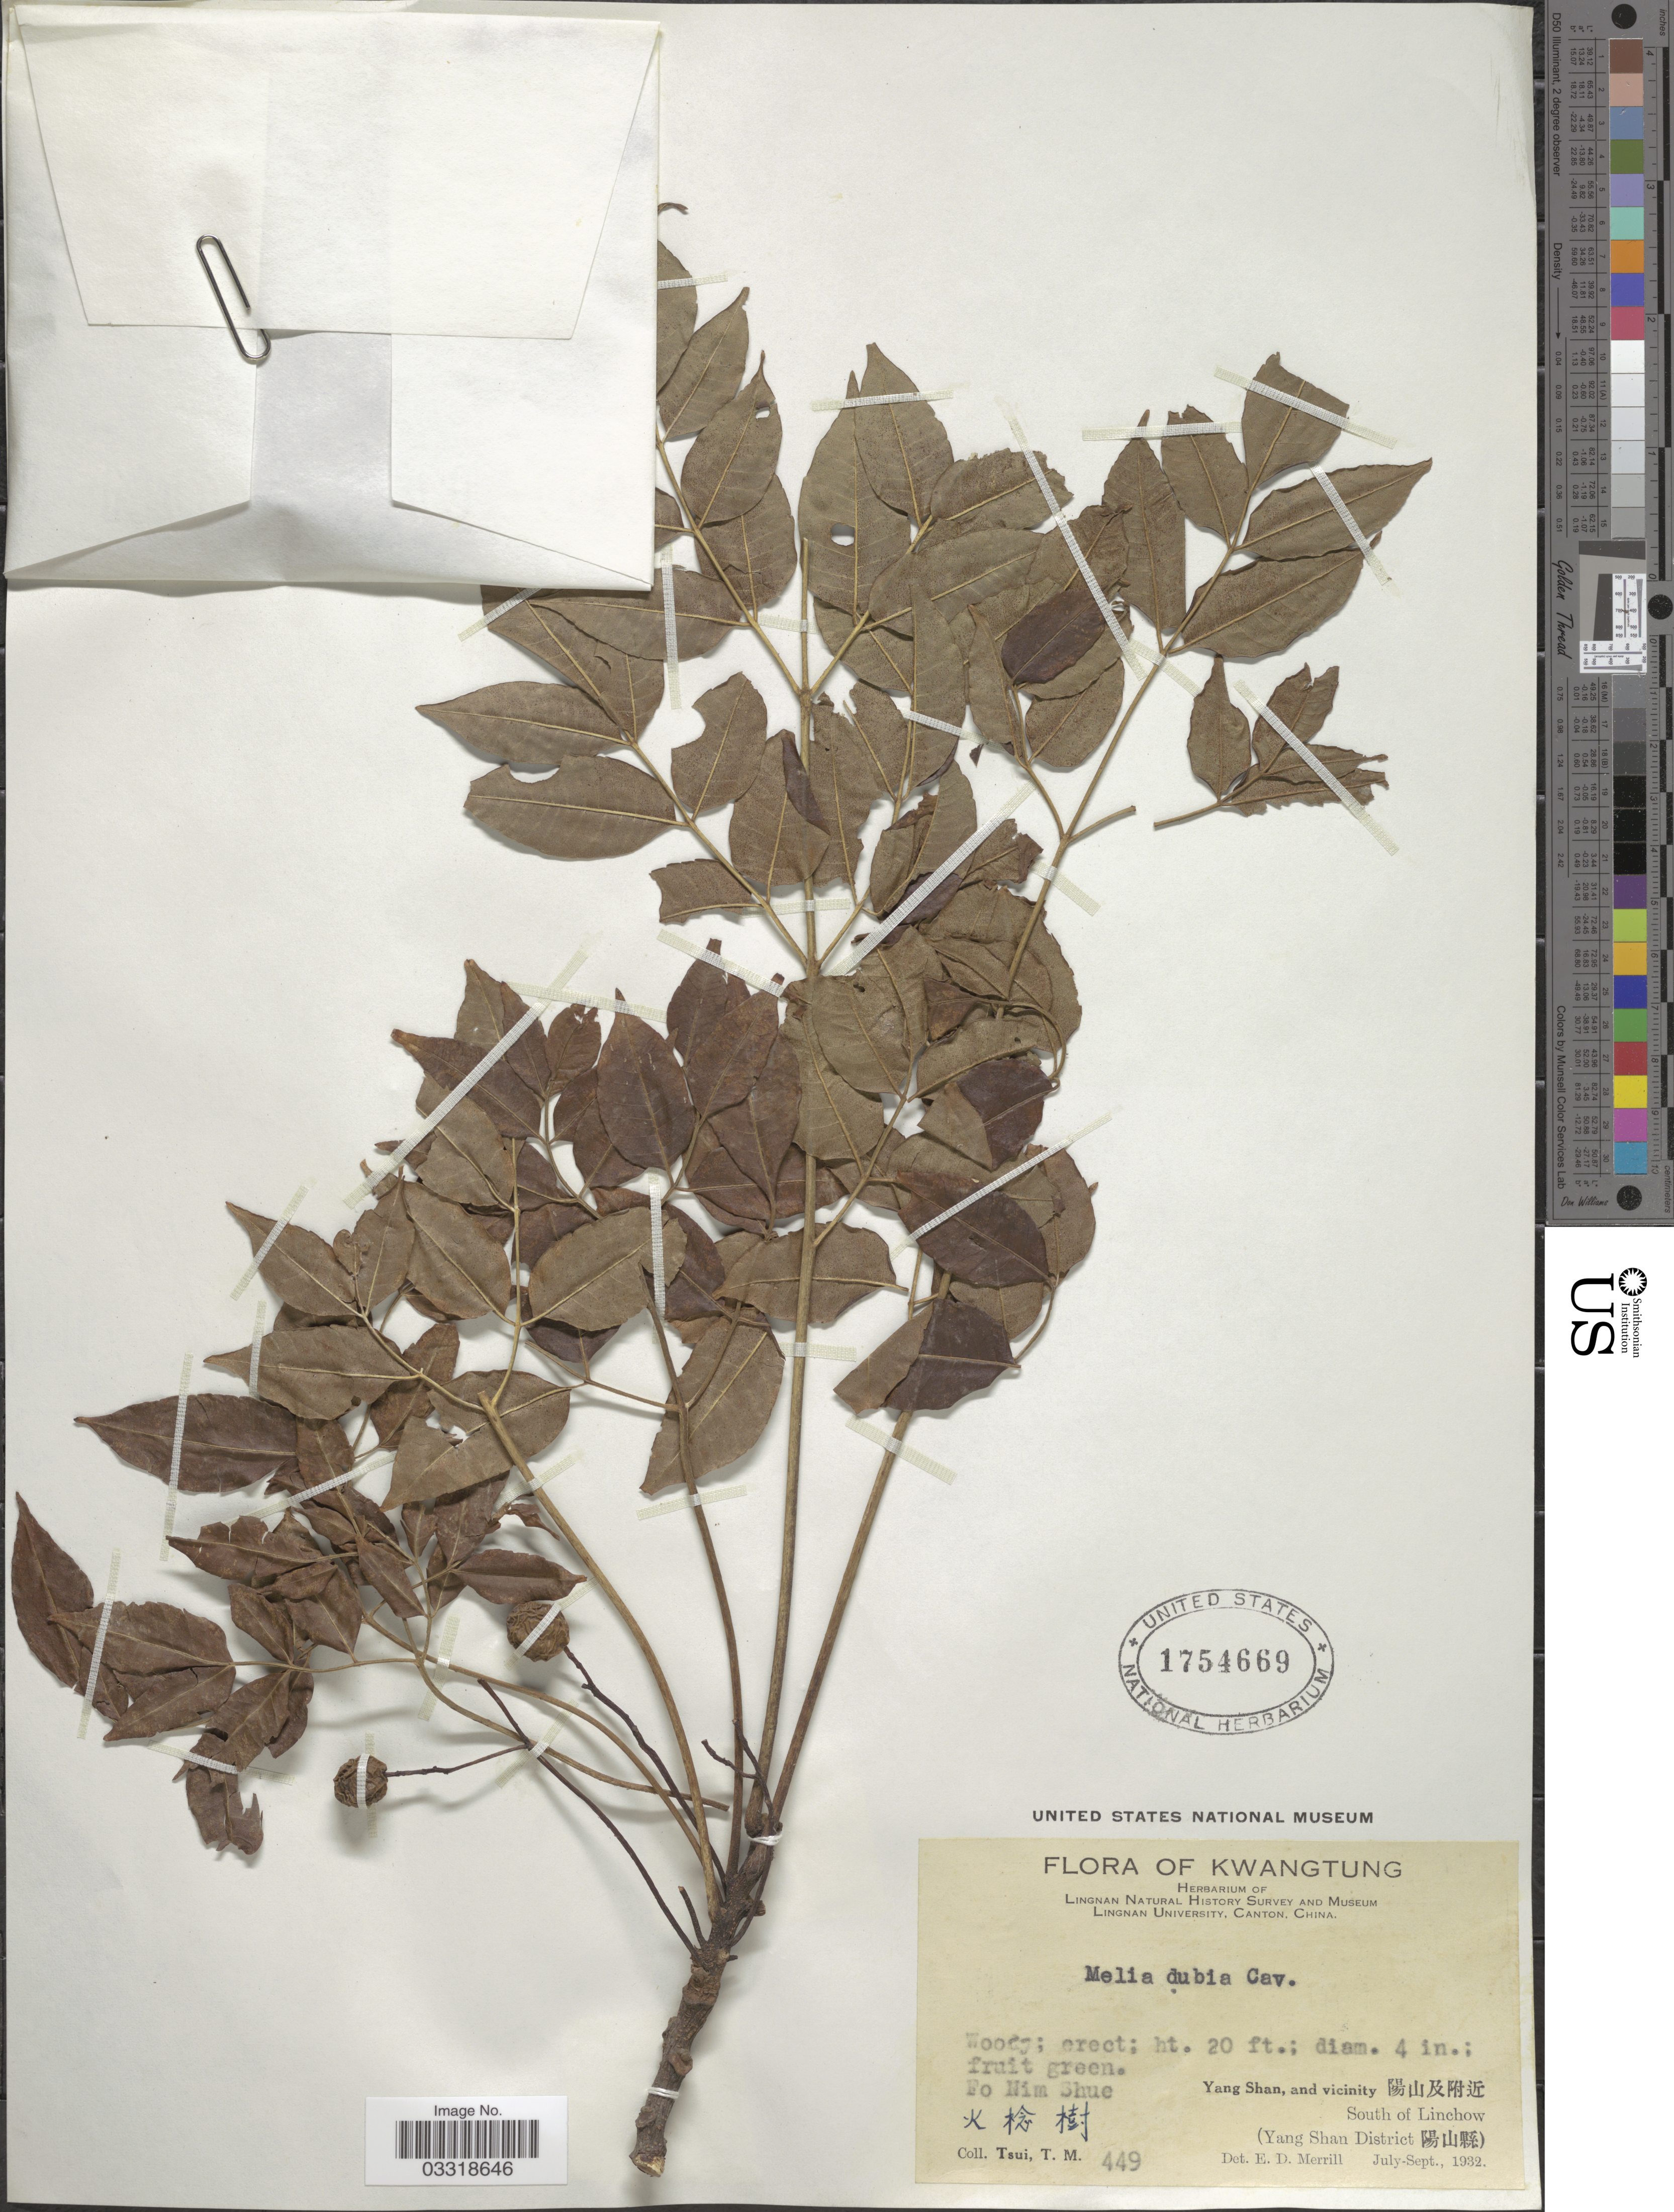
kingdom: Plantae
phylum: Tracheophyta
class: Magnoliopsida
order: Sapindales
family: Meliaceae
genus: Melia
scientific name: Melia dubia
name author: Cav.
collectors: T. Tsui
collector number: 449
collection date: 1932-07/1932-09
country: China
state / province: Guangdong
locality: Kwangtung. Fo Nim Shue. X. Yang Shan, and vicinity X. South of Linchow. (Yang Shan District X).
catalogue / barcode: US 1754669